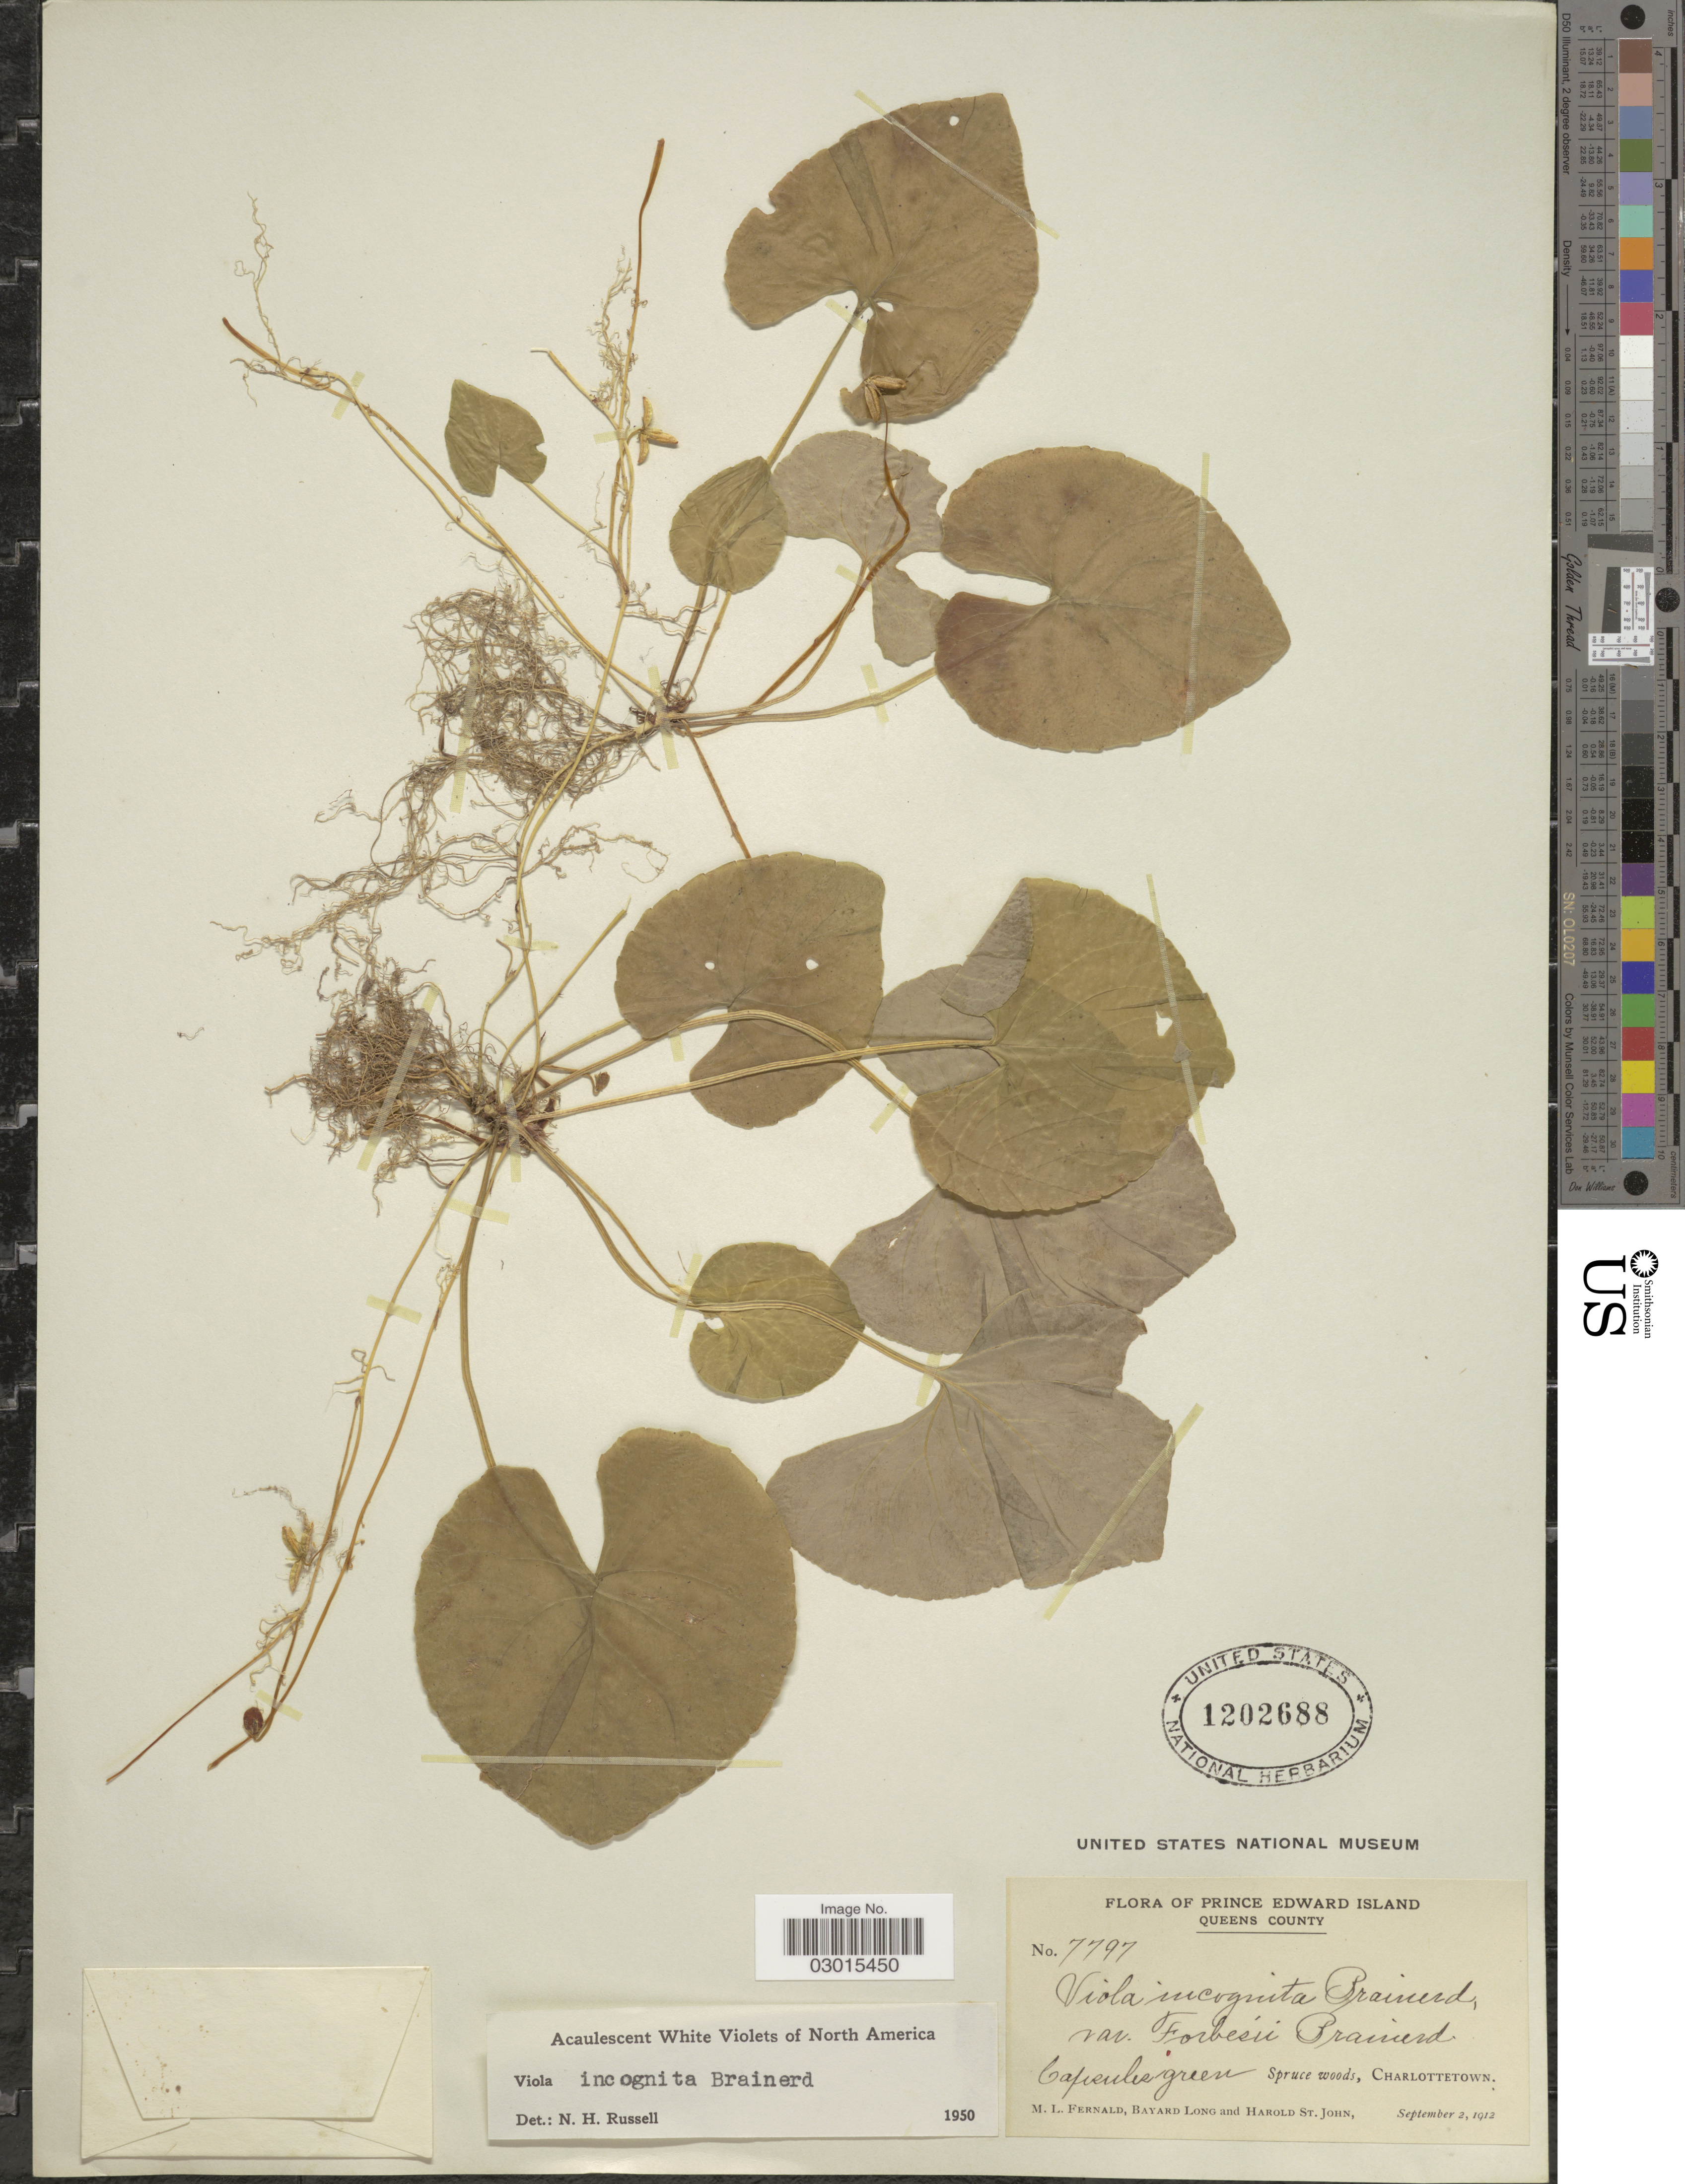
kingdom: Plantae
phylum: Tracheophyta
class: Magnoliopsida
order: Malpighiales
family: Violaceae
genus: Viola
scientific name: Viola incognita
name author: Brainerd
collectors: M. L. Fernald, B. Long & H. St. John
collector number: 7797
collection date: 1912-09-02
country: Canada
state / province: Prince Edward Island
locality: Queens County. Charlottetown.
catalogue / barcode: US 1202688